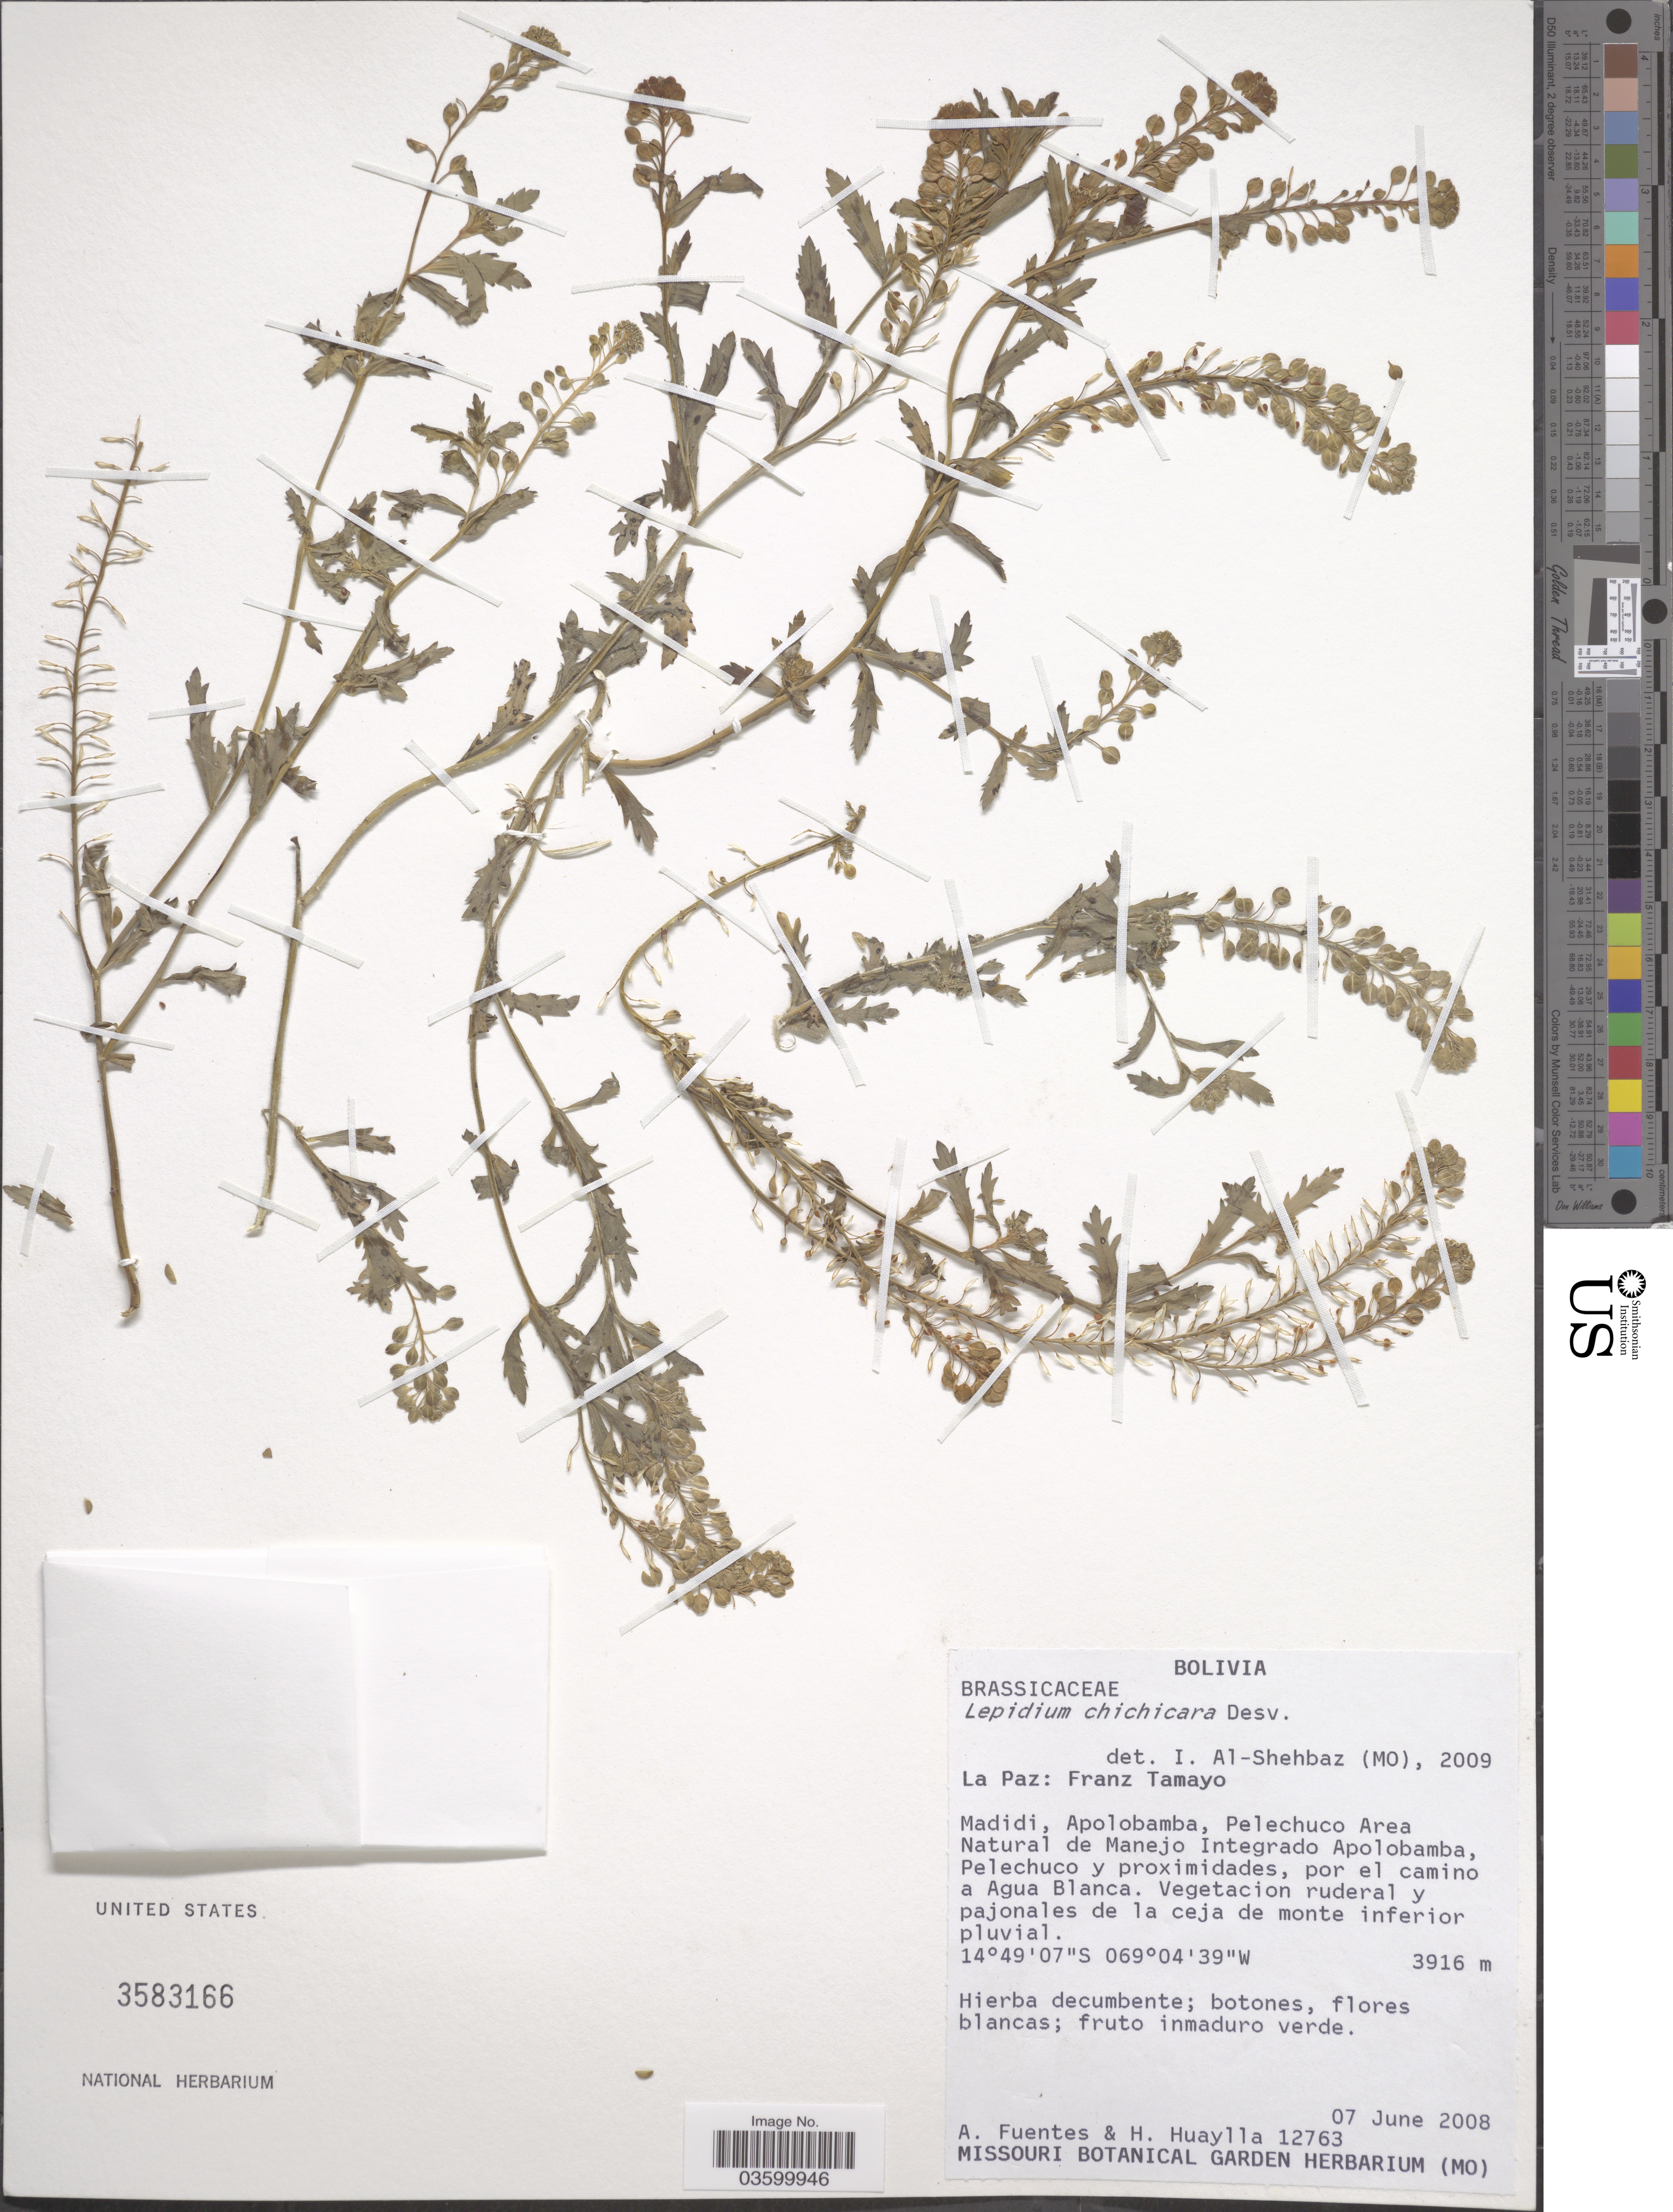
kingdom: Plantae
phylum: Tracheophyta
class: Magnoliopsida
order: Brassicales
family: Brassicaceae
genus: Lepidium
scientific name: Lepidium chichicara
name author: Desv.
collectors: A. Fuentes & H. Huaylla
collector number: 12763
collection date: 2008-06-07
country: Bolivia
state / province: La Paz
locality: Franz Tamayo. Madidi, Apolobamba, Pelechuco Area Natural de Manejo Integrado Apolobamba, Pelechuco y proximidades, por el camino a Agua Blanca.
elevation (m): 3916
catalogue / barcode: US 3583166